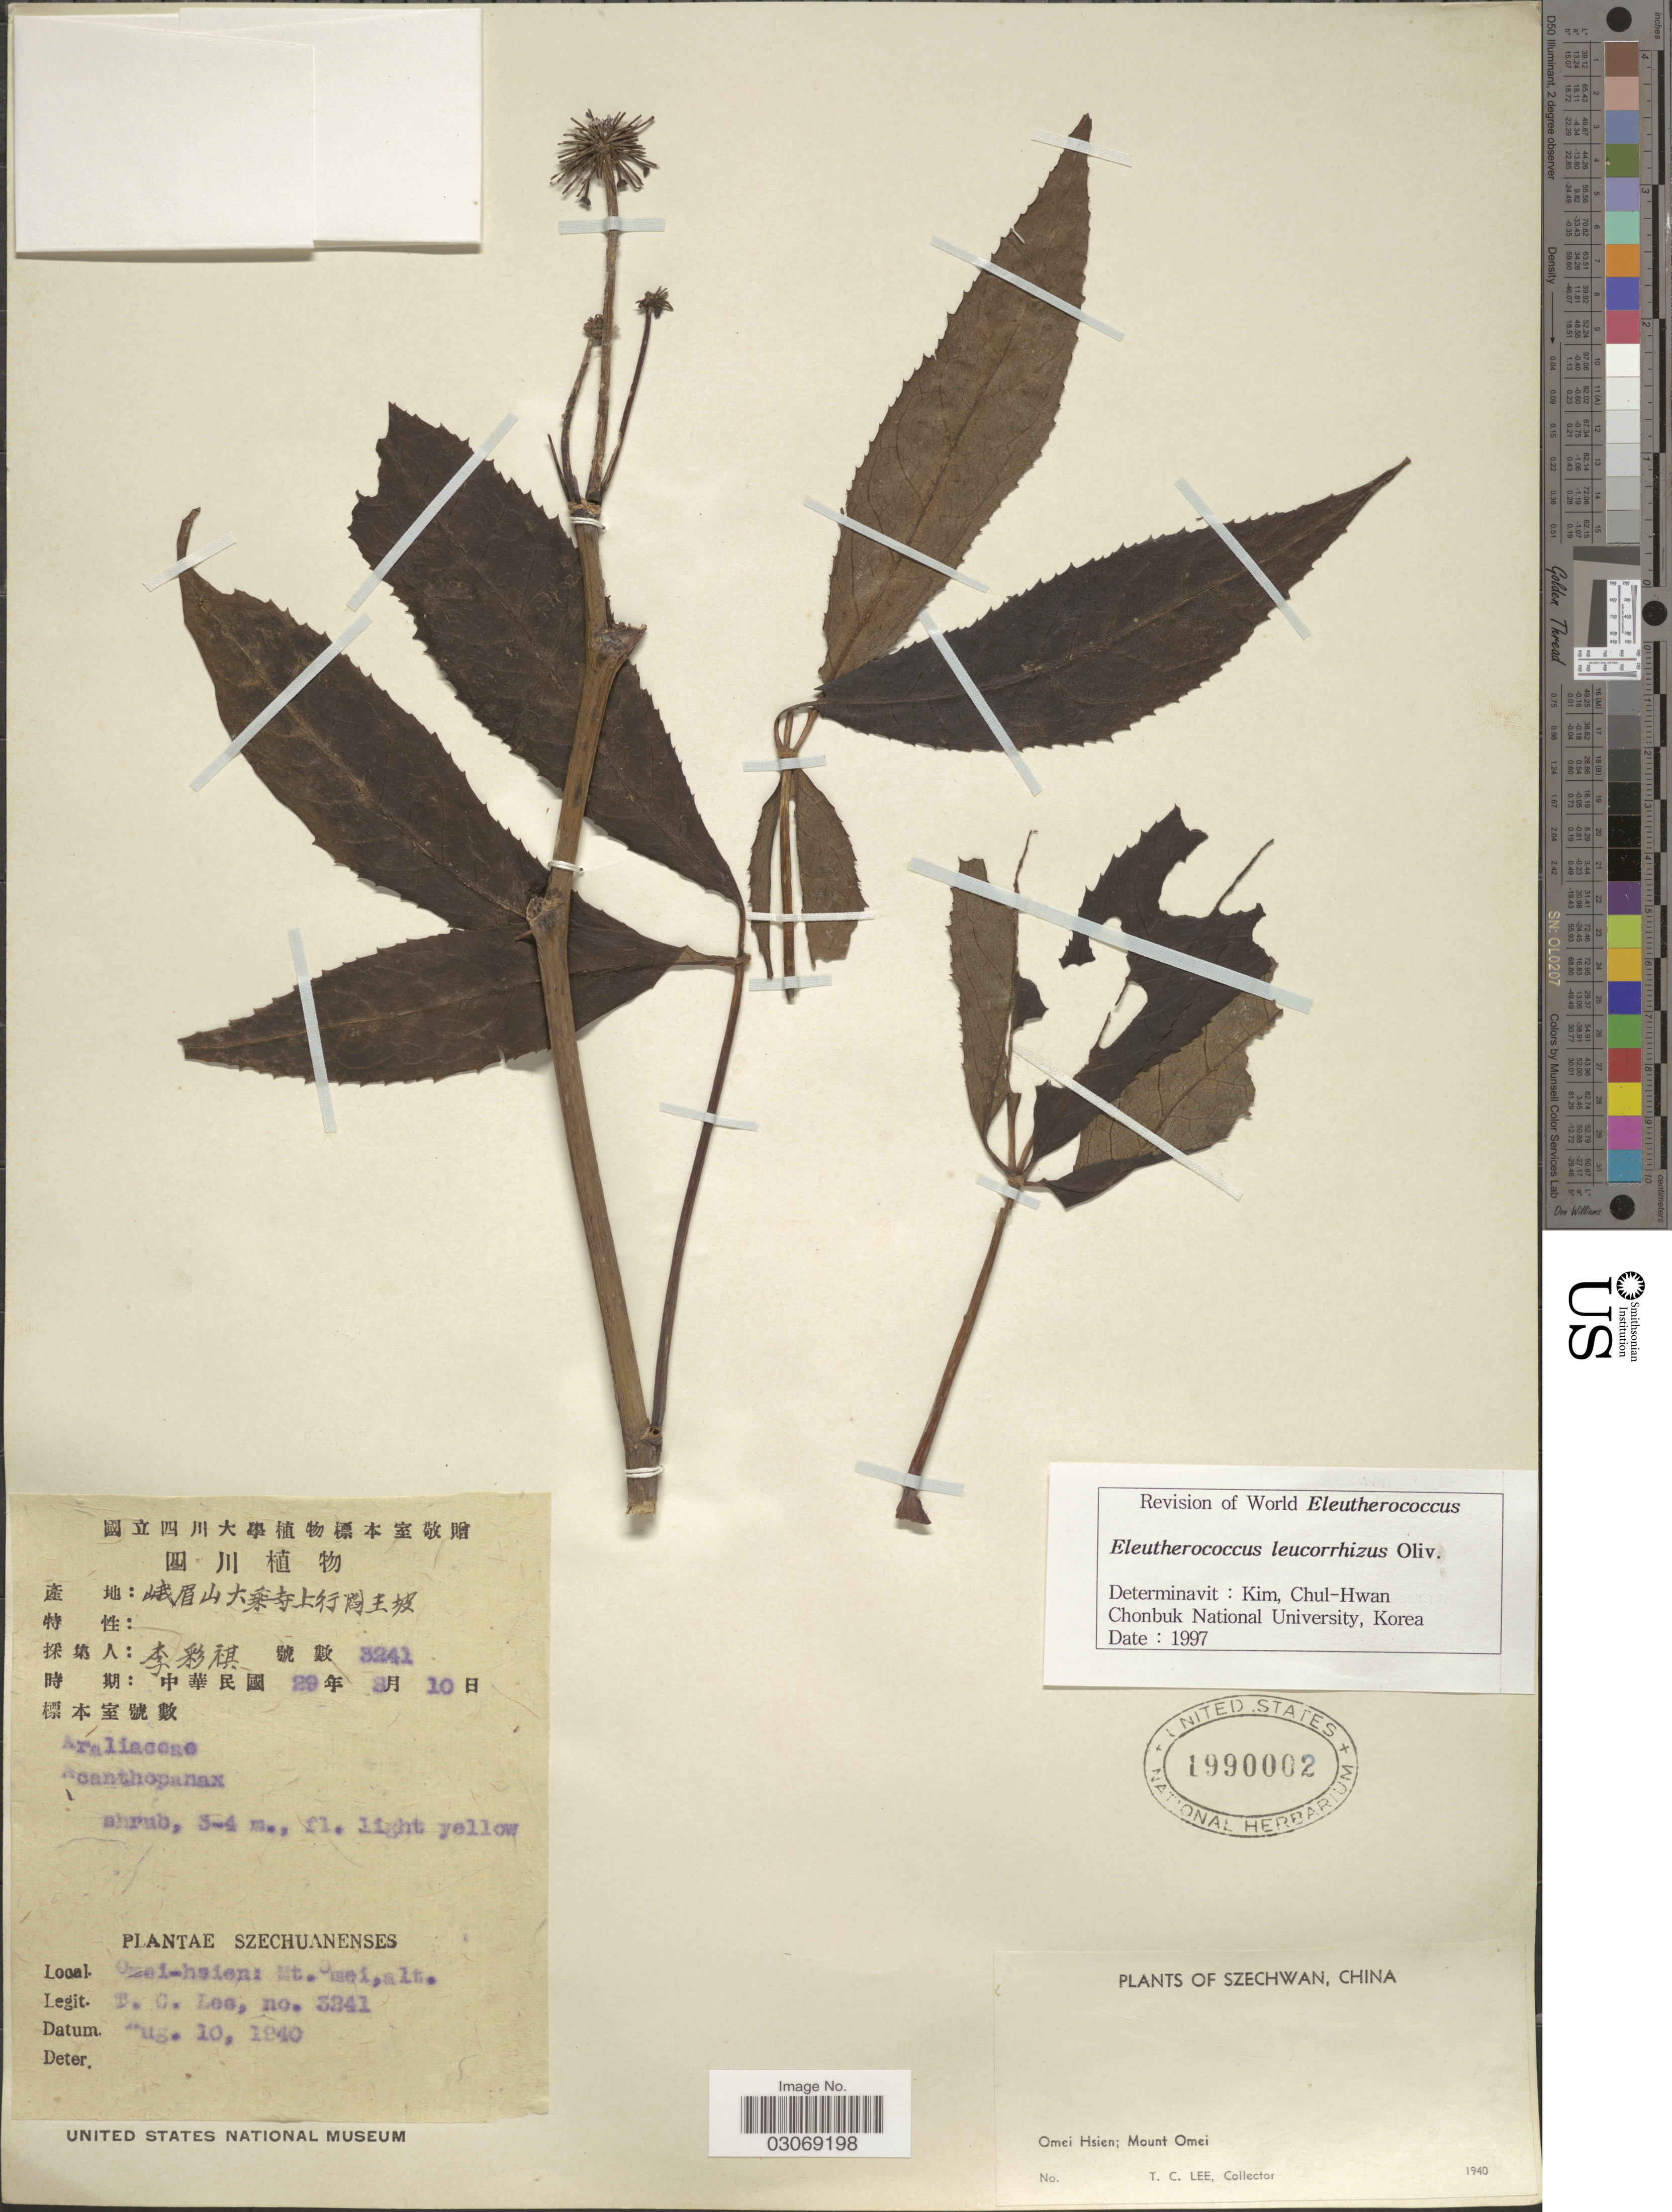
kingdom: Plantae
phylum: Tracheophyta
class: Magnoliopsida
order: Apiales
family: Araliaceae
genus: Eleutherococcus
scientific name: Eleutherococcus leucorrhizus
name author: Oliv.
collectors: T. Lee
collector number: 3241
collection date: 1940-08-10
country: China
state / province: Sichuan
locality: Szechuan. Omei Hsien; Mount Omei.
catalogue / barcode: US 1990002